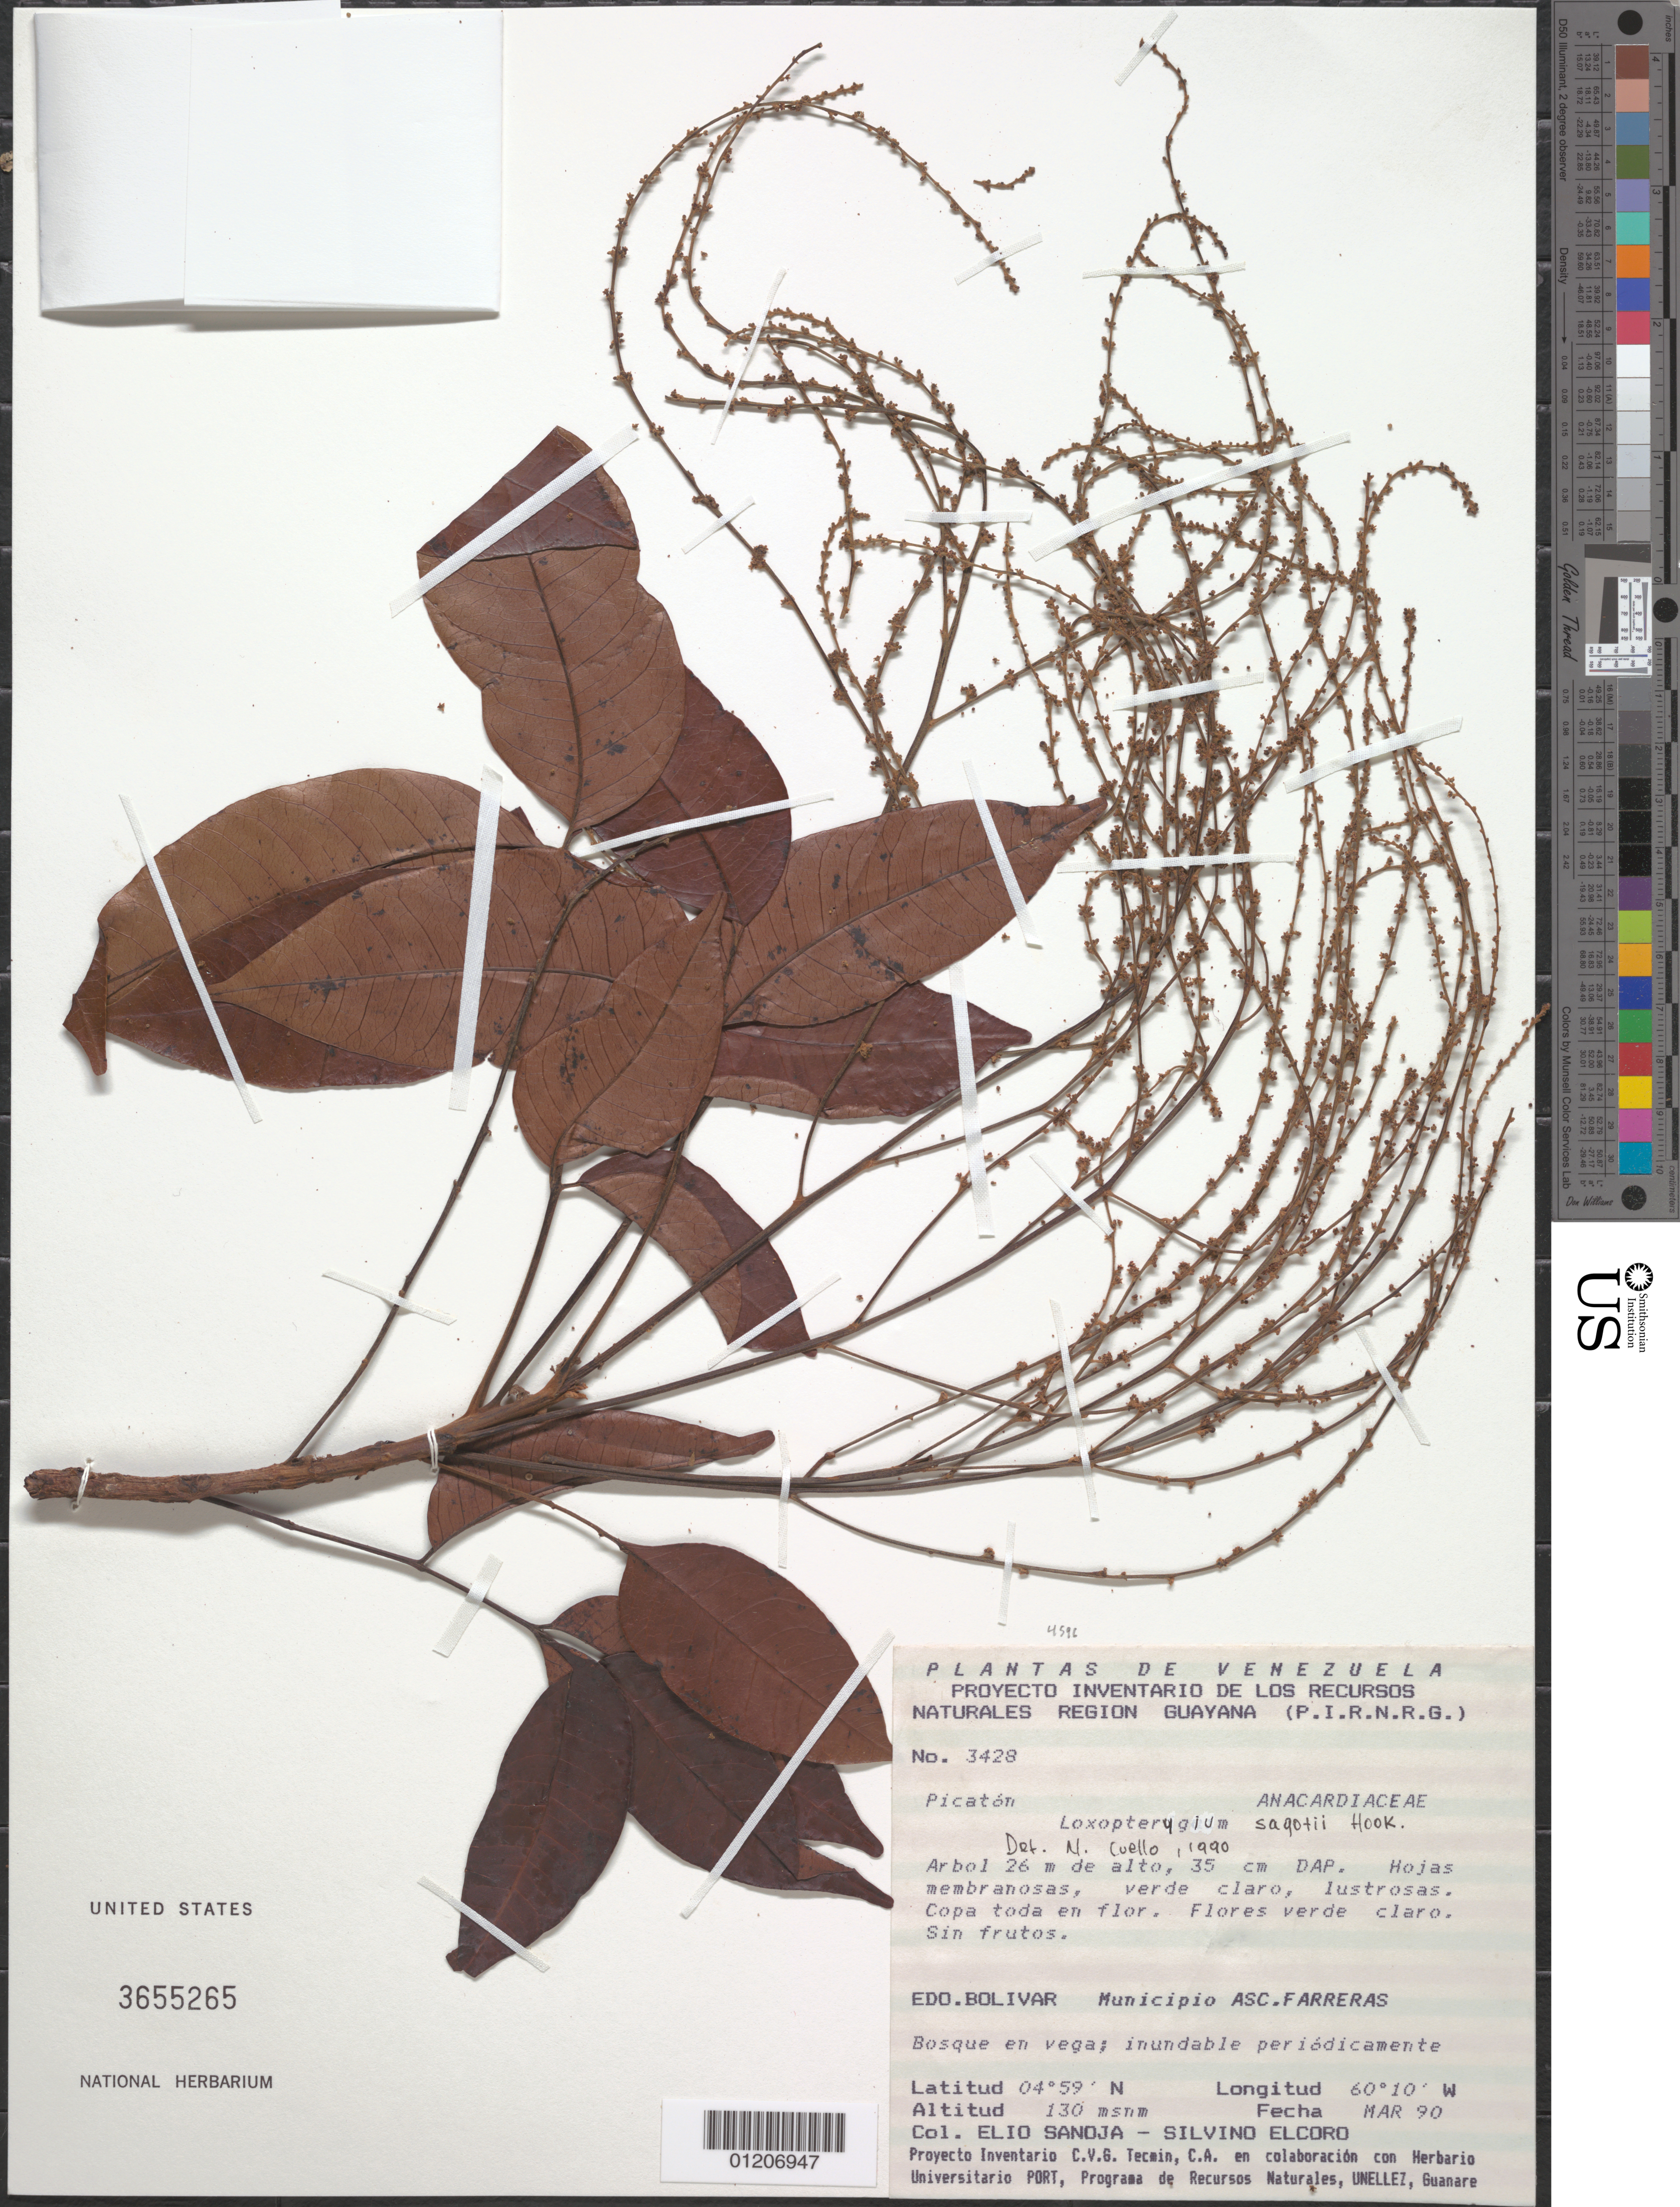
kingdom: Plantae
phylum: Tracheophyta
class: Magnoliopsida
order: Sapindales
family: Anacardiaceae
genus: Loxopterygium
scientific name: Loxopterygium sagotii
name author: Hook. f.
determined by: Cuello, Nidia L.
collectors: E. Sanoja & S. Elcoro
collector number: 3428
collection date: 1990-03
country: Venezuela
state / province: Bolívar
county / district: Sucre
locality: Ascención Farreras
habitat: Bosque en vega; inundable periodicamente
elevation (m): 130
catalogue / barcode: US 3655265